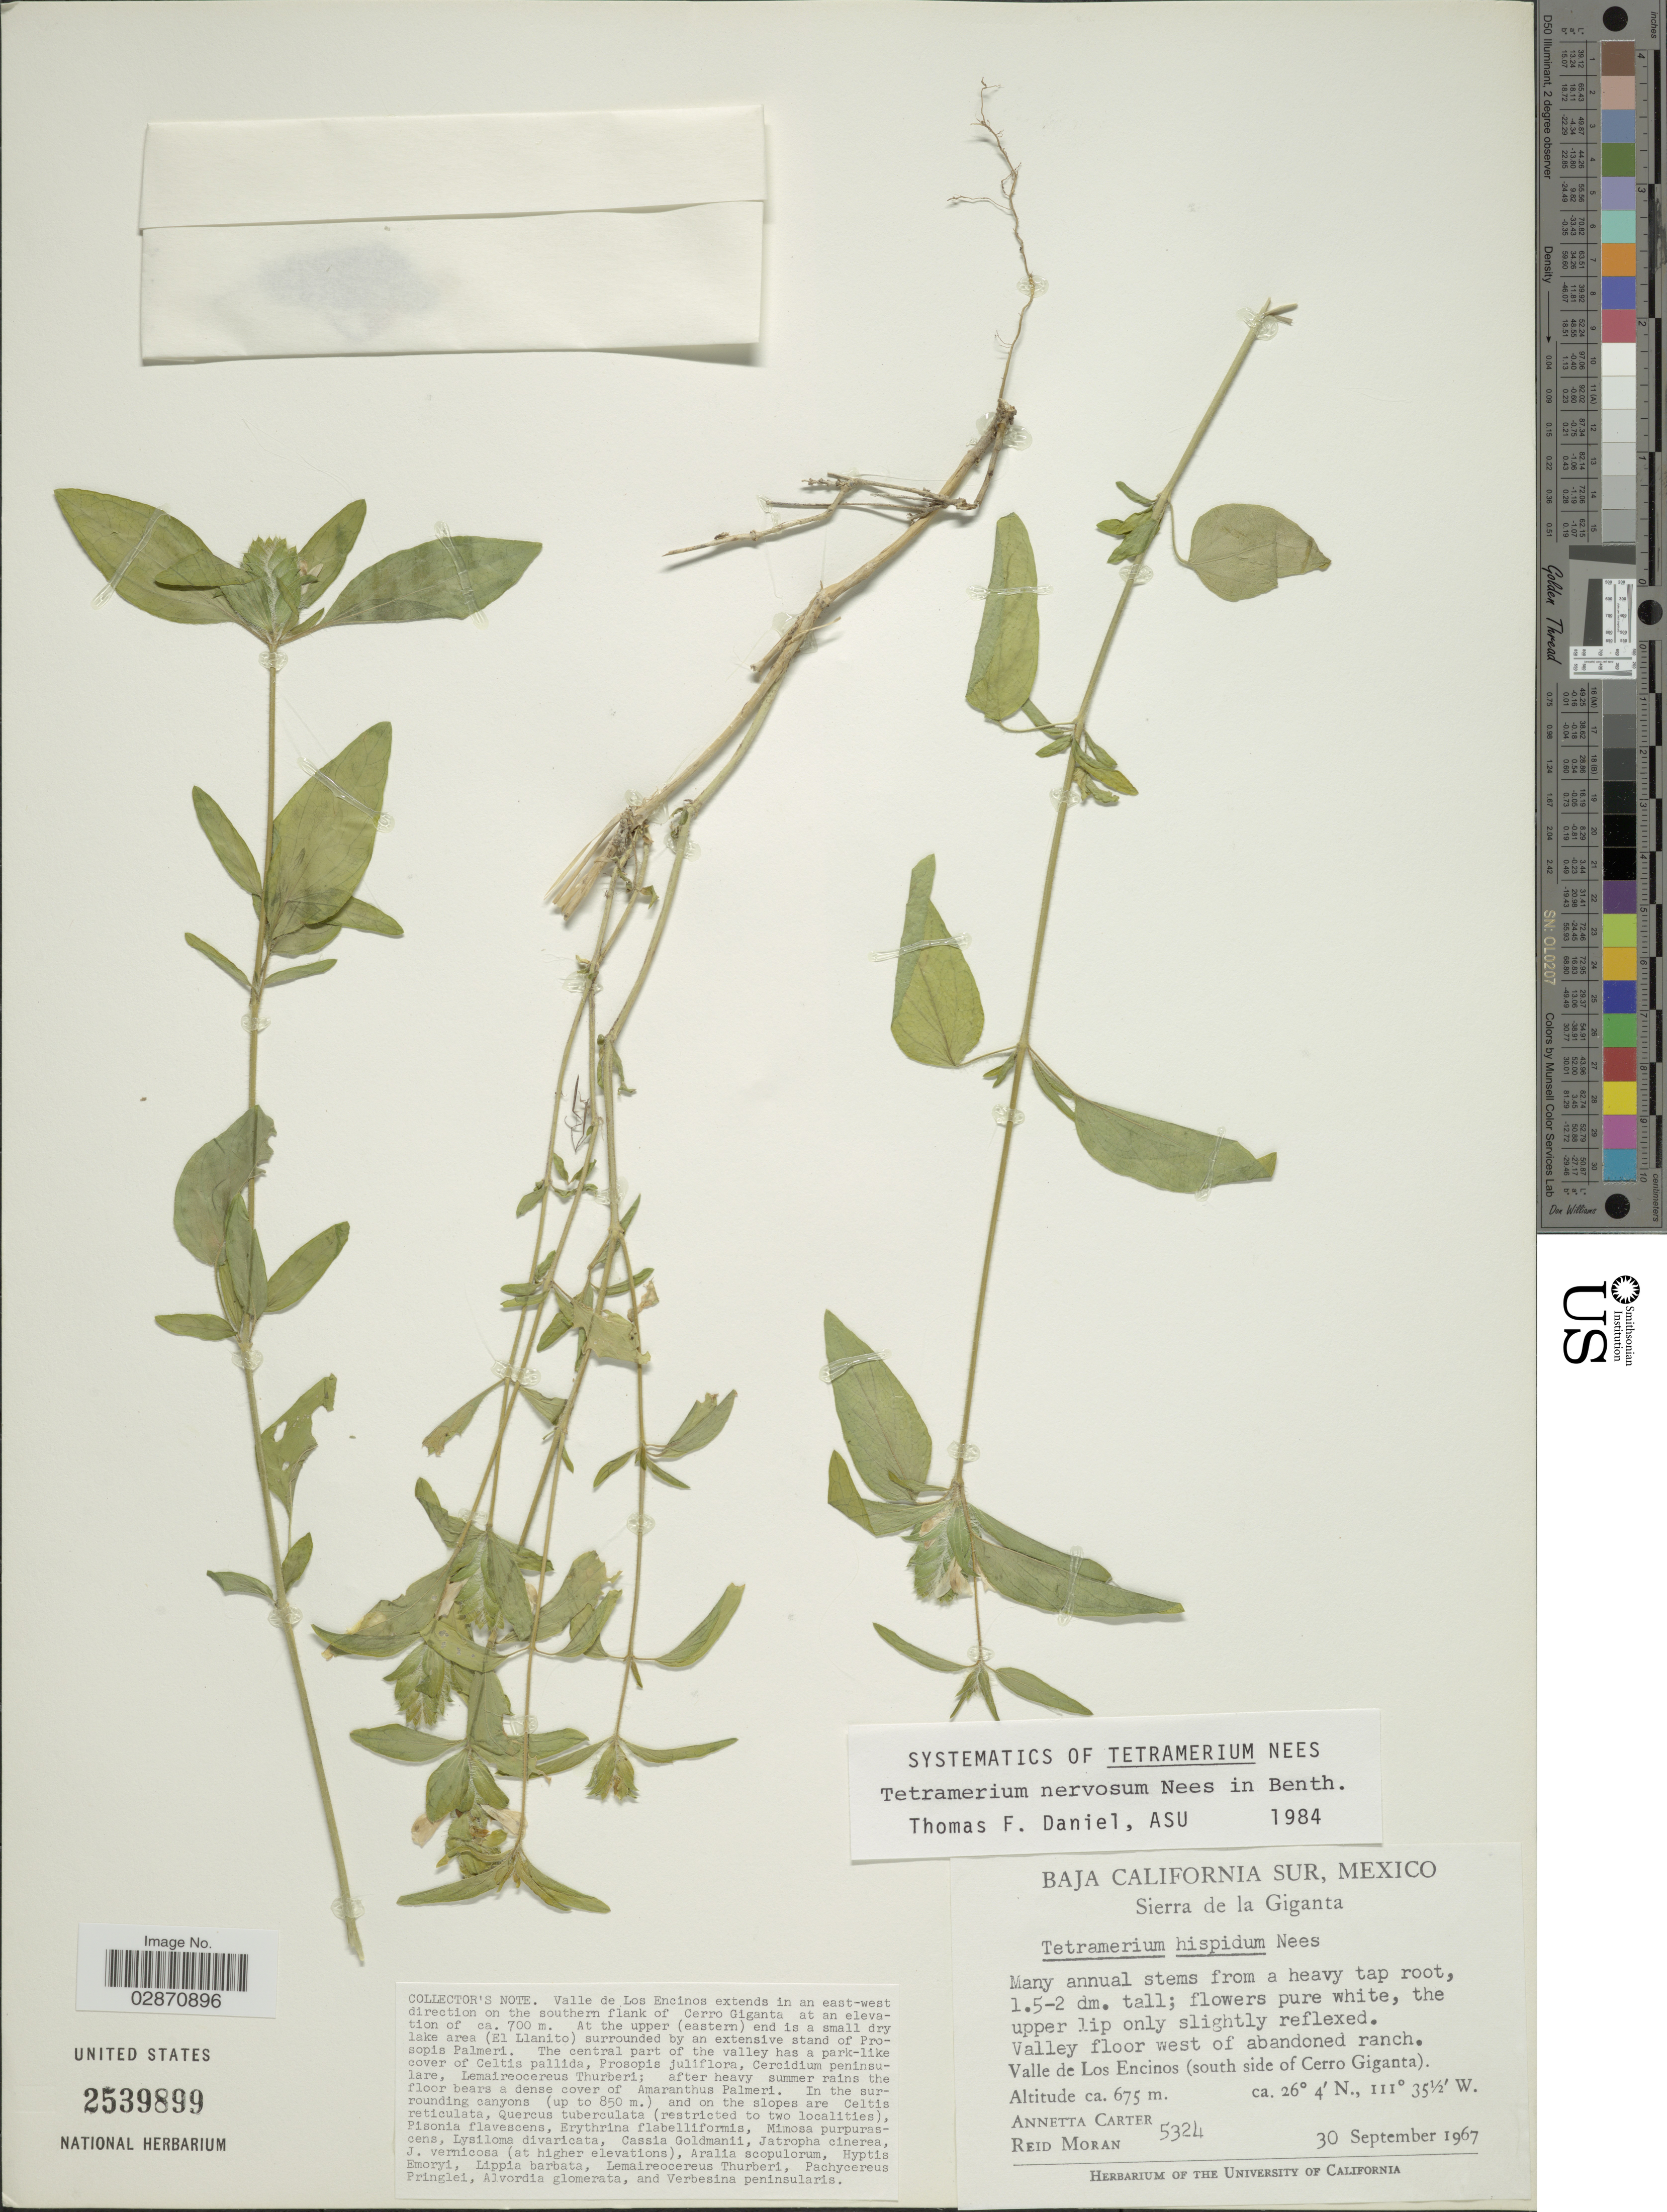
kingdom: Plantae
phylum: Tracheophyta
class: Magnoliopsida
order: Lamiales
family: Acanthaceae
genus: Tetramerium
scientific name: Tetramerium nervosum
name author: Nees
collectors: A. Carter & R. Moran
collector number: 5324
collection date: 1967-09-30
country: Mexico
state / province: Baja California Sur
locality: Sierra de la Giganta. Valle de Los Encinos (south side of Cerro Giganta). Valle de Los Encinos extends in an east-west direction on the southern flank of Cerro Giganta.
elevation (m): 675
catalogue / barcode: US 2539899